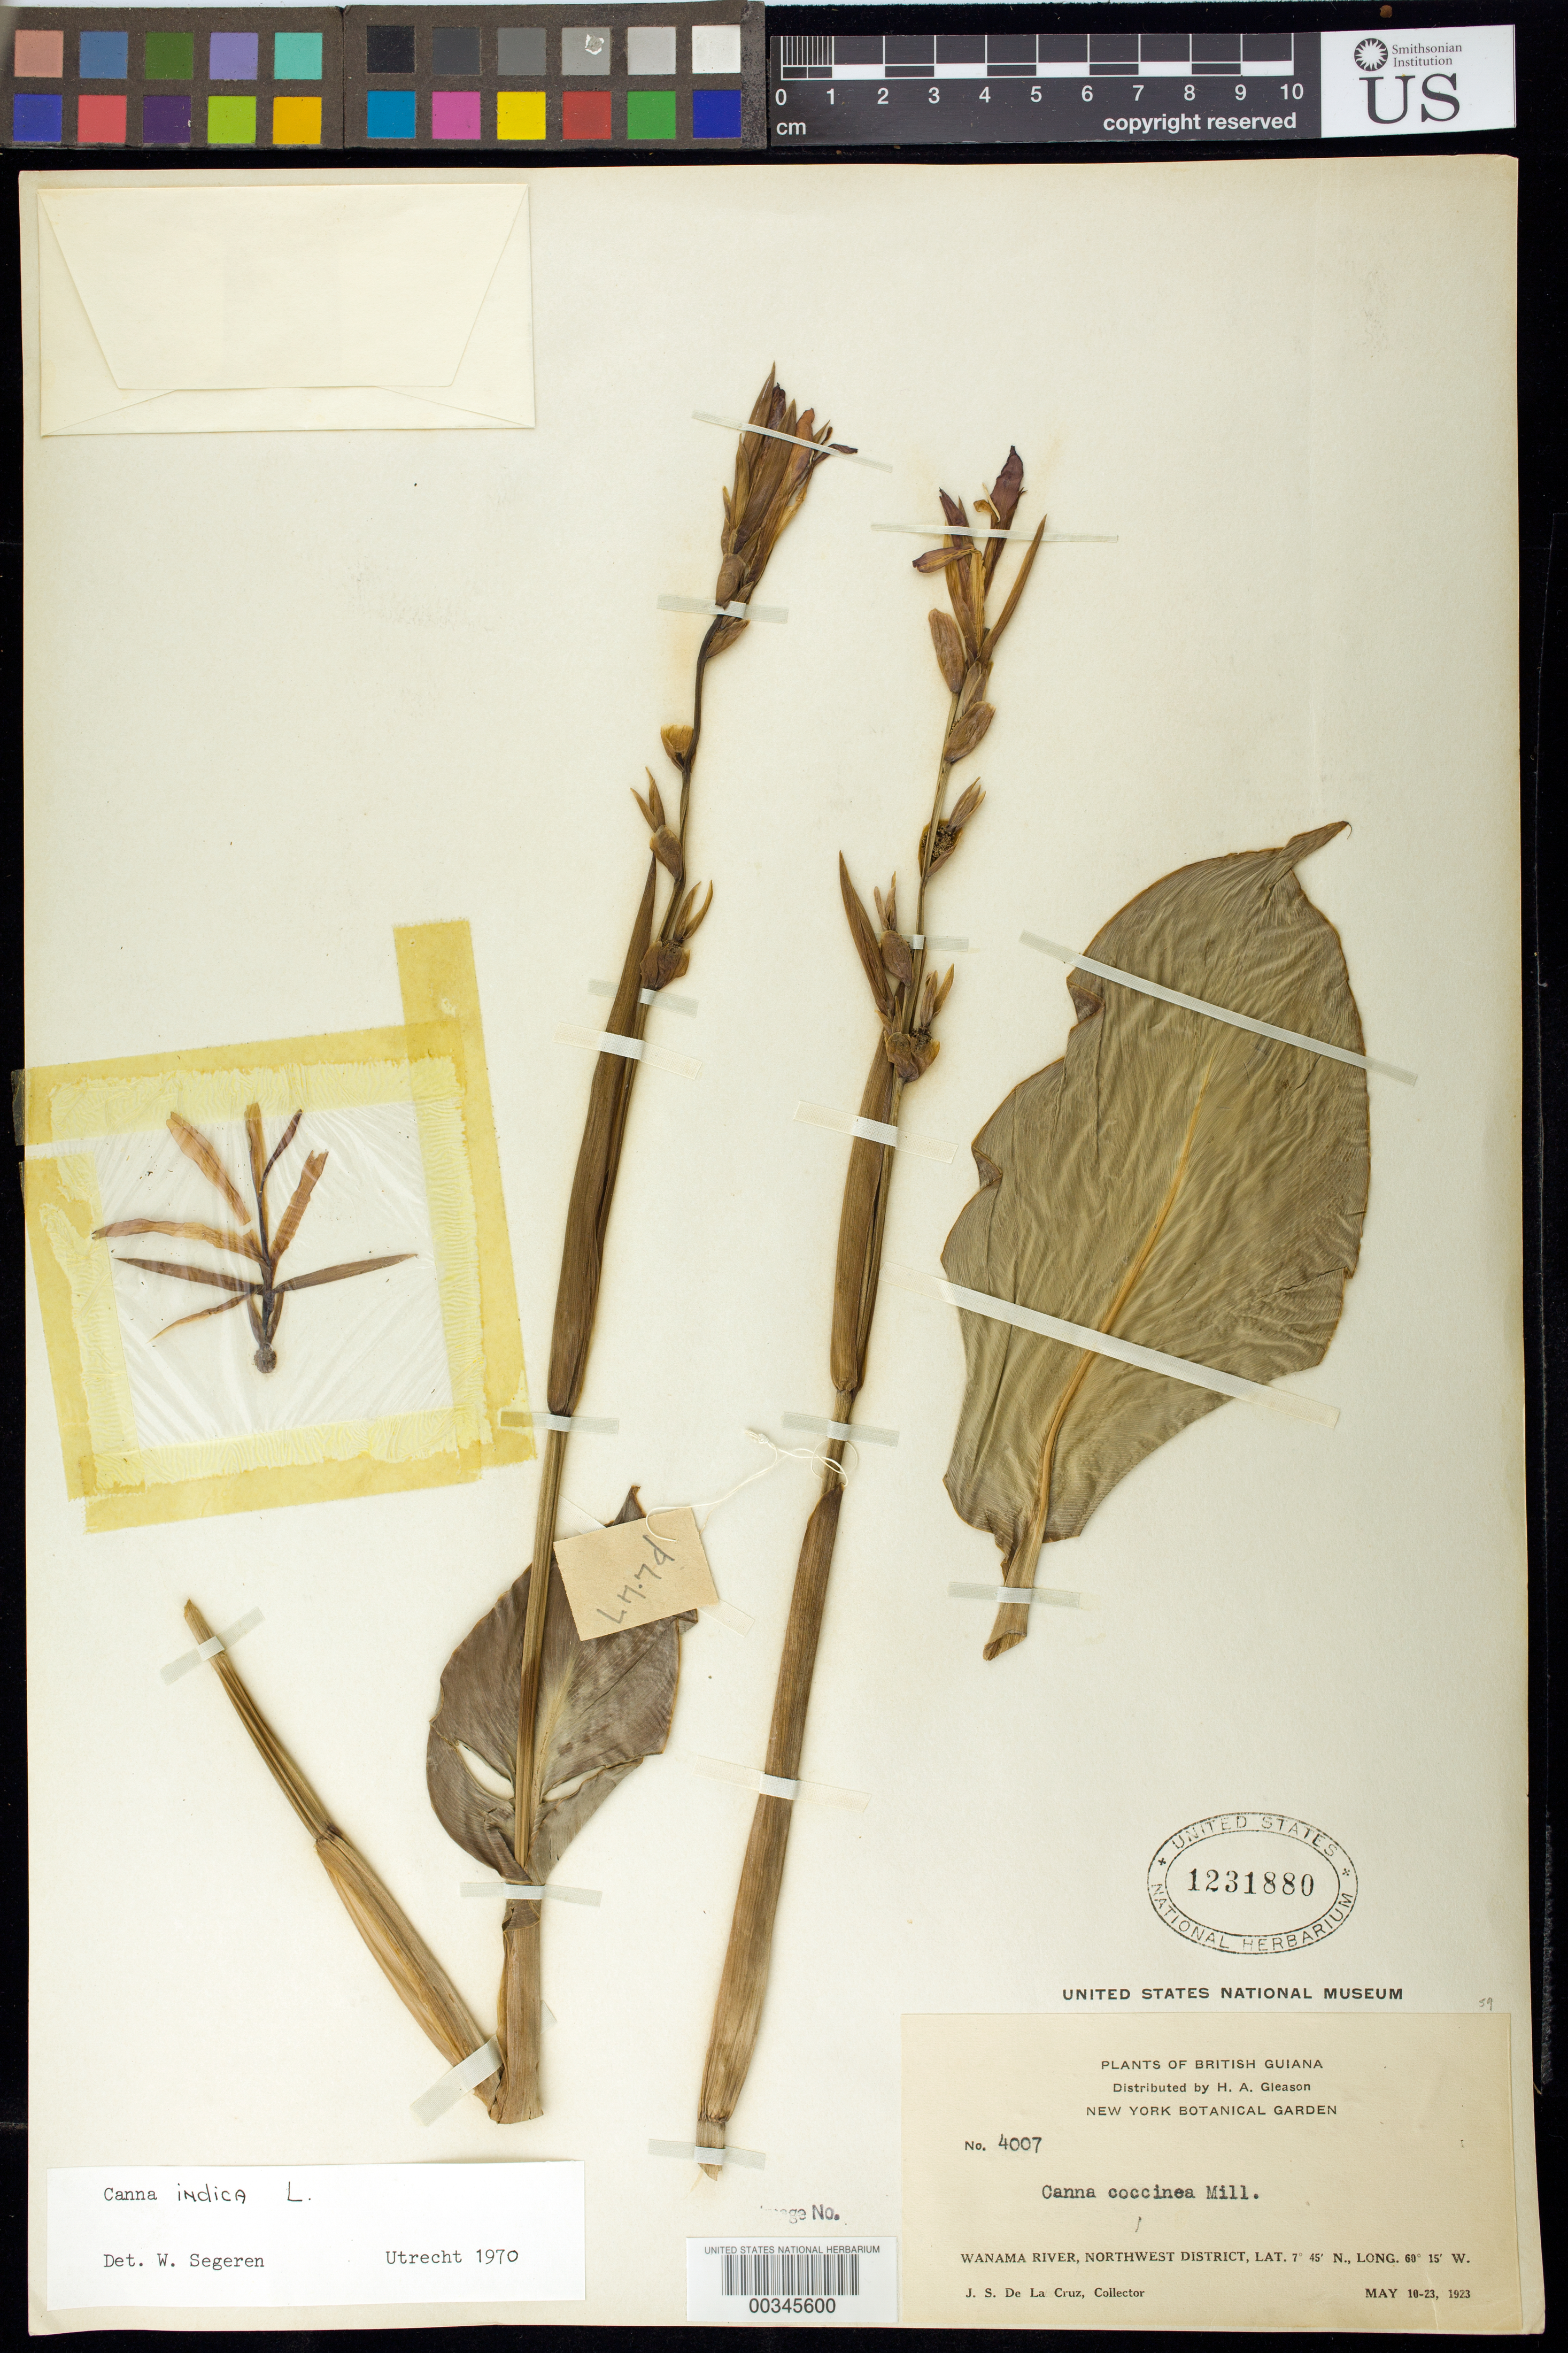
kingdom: Plantae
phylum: Tracheophyta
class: Liliopsida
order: Zingiberales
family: Cannaceae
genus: Canna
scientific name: Canna indica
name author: L.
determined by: Segeren, W.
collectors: J. S. de la Cruz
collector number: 4007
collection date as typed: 10 May 1923 to 23 May 1923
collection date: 1923-05-10/1923-05-23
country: Guyana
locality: Wanama river, northwest dist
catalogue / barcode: US 1231880